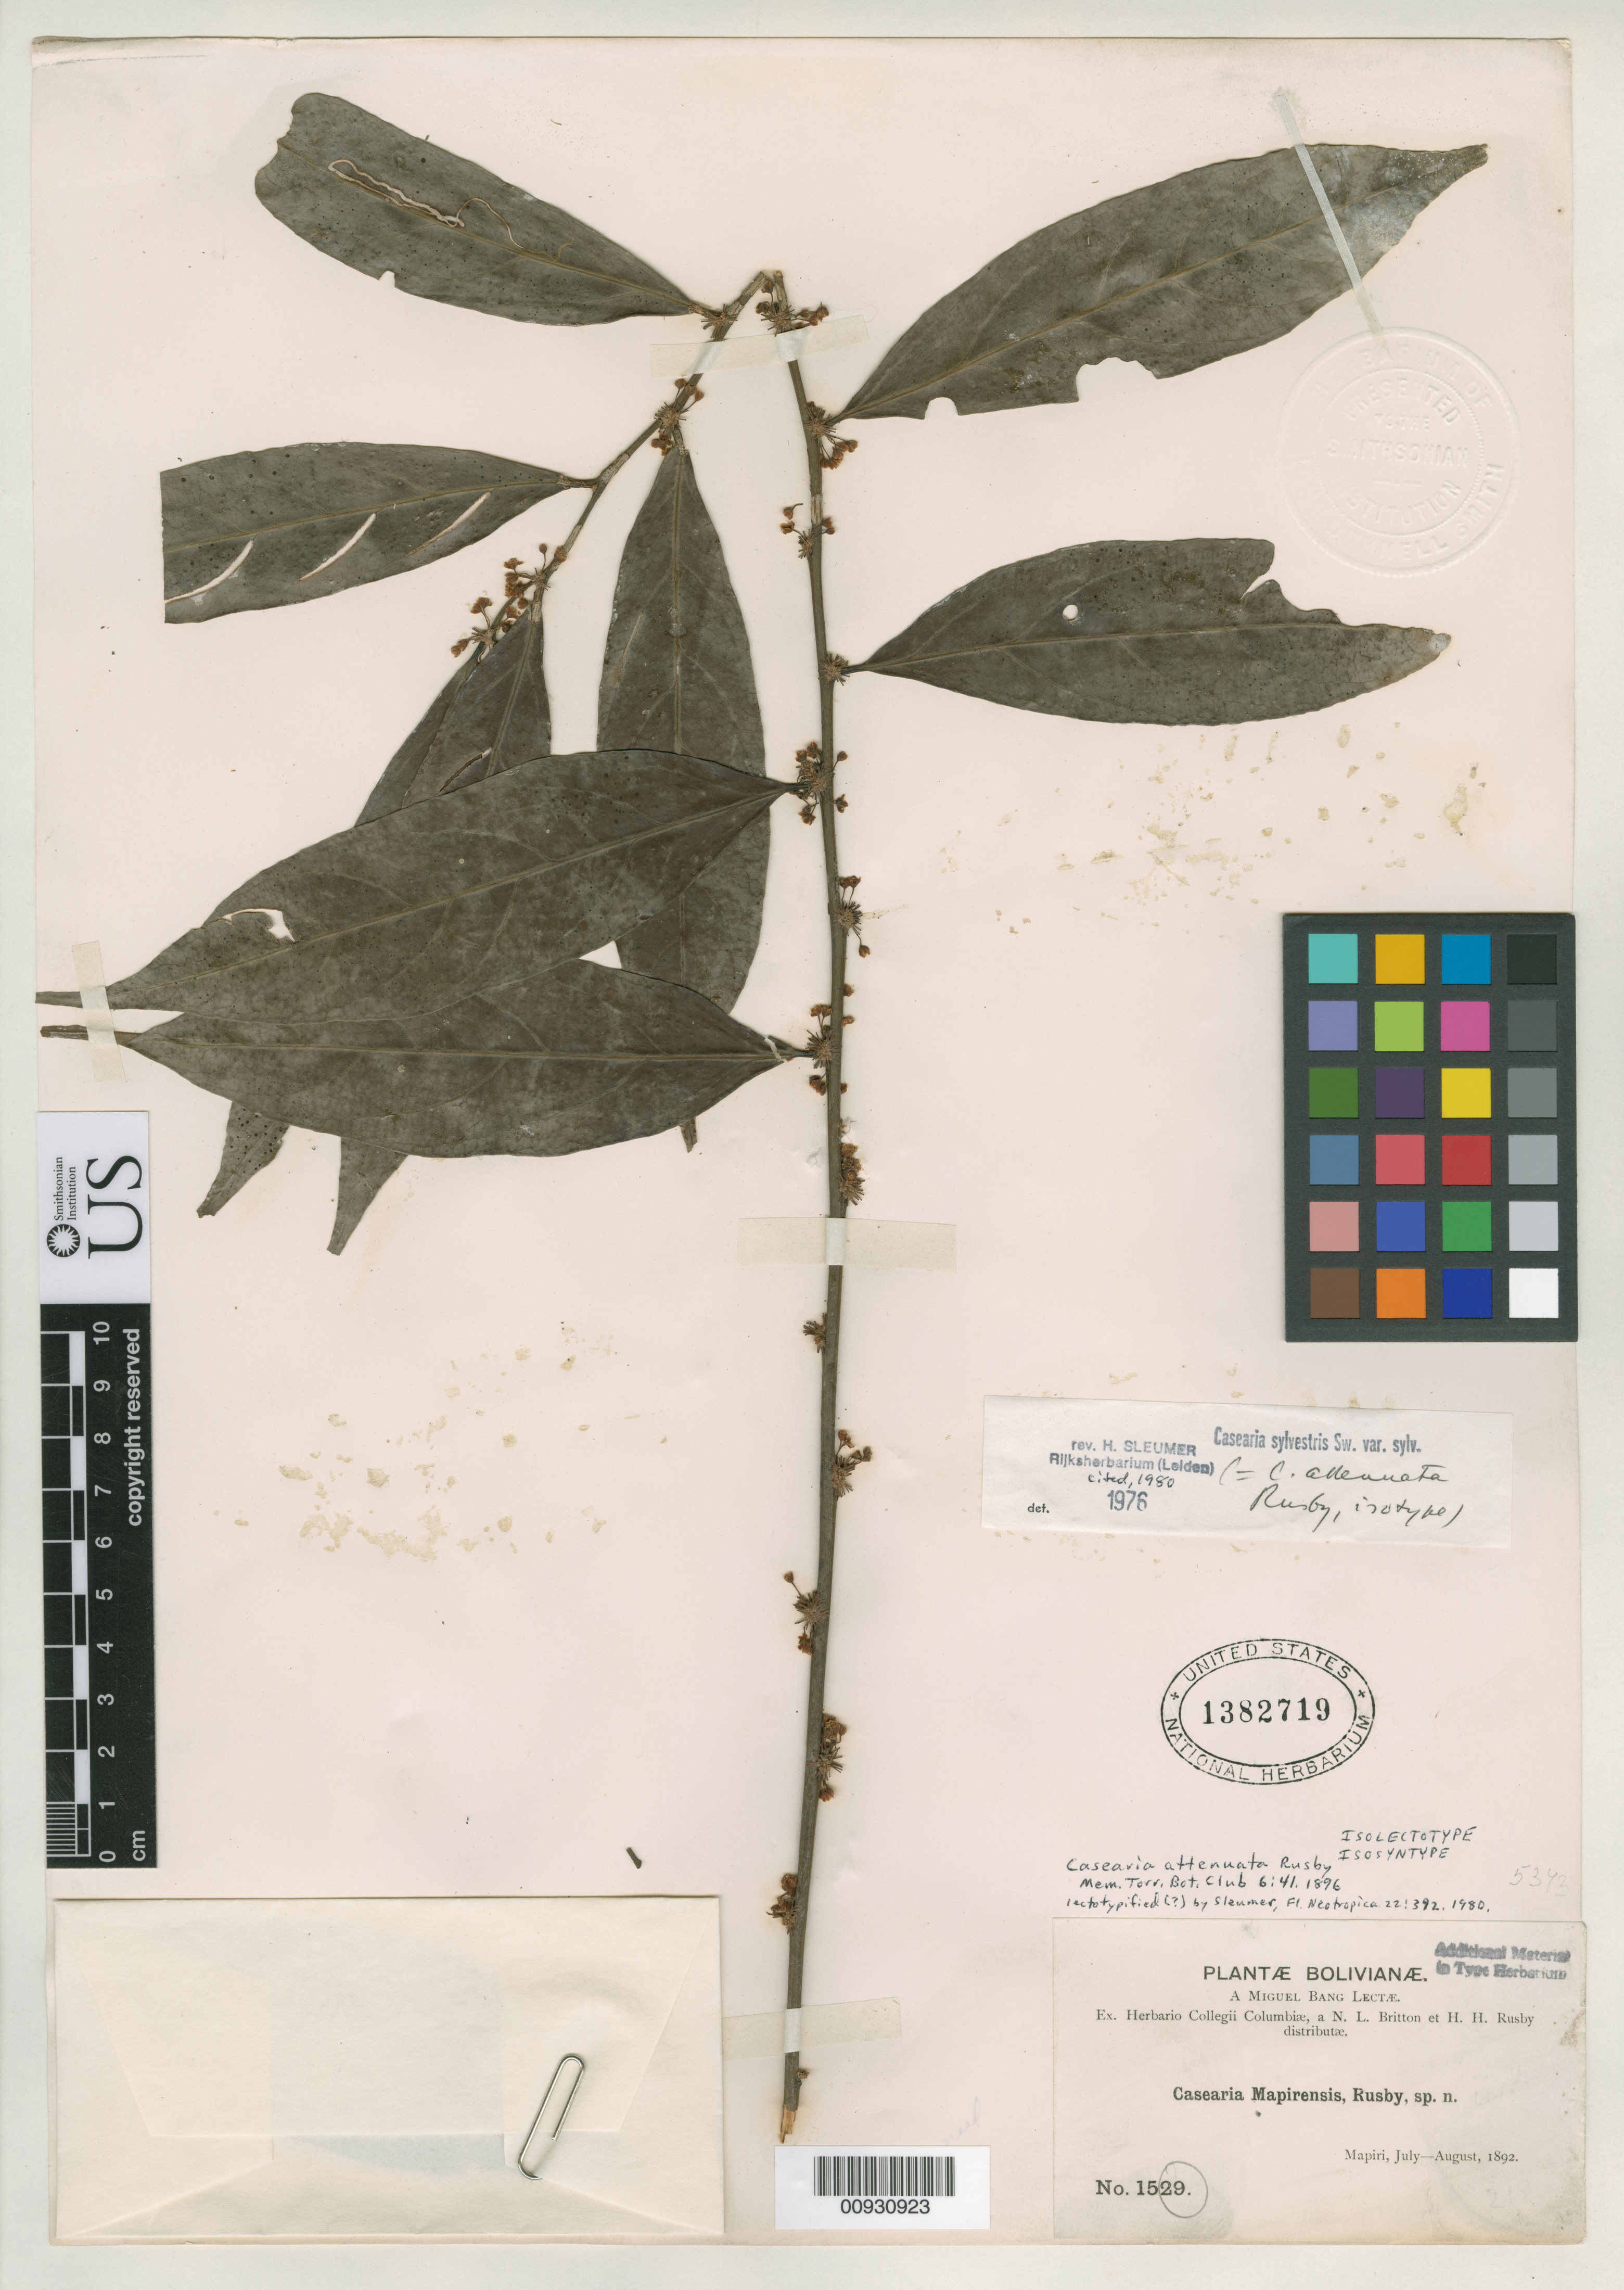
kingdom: Plantae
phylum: Tracheophyta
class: Magnoliopsida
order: Malpighiales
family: Salicaceae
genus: Casearia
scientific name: Casearia attenuata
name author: Rusby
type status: Isolectotype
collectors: M. Bang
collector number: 1529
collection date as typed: Jul 1892 to -- Aug 1892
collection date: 1892-07/1892-08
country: Bolivia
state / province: La Paz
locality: Mapiri.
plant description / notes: Specimen ex John Donnell Smith herbarium.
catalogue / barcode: US 1382719